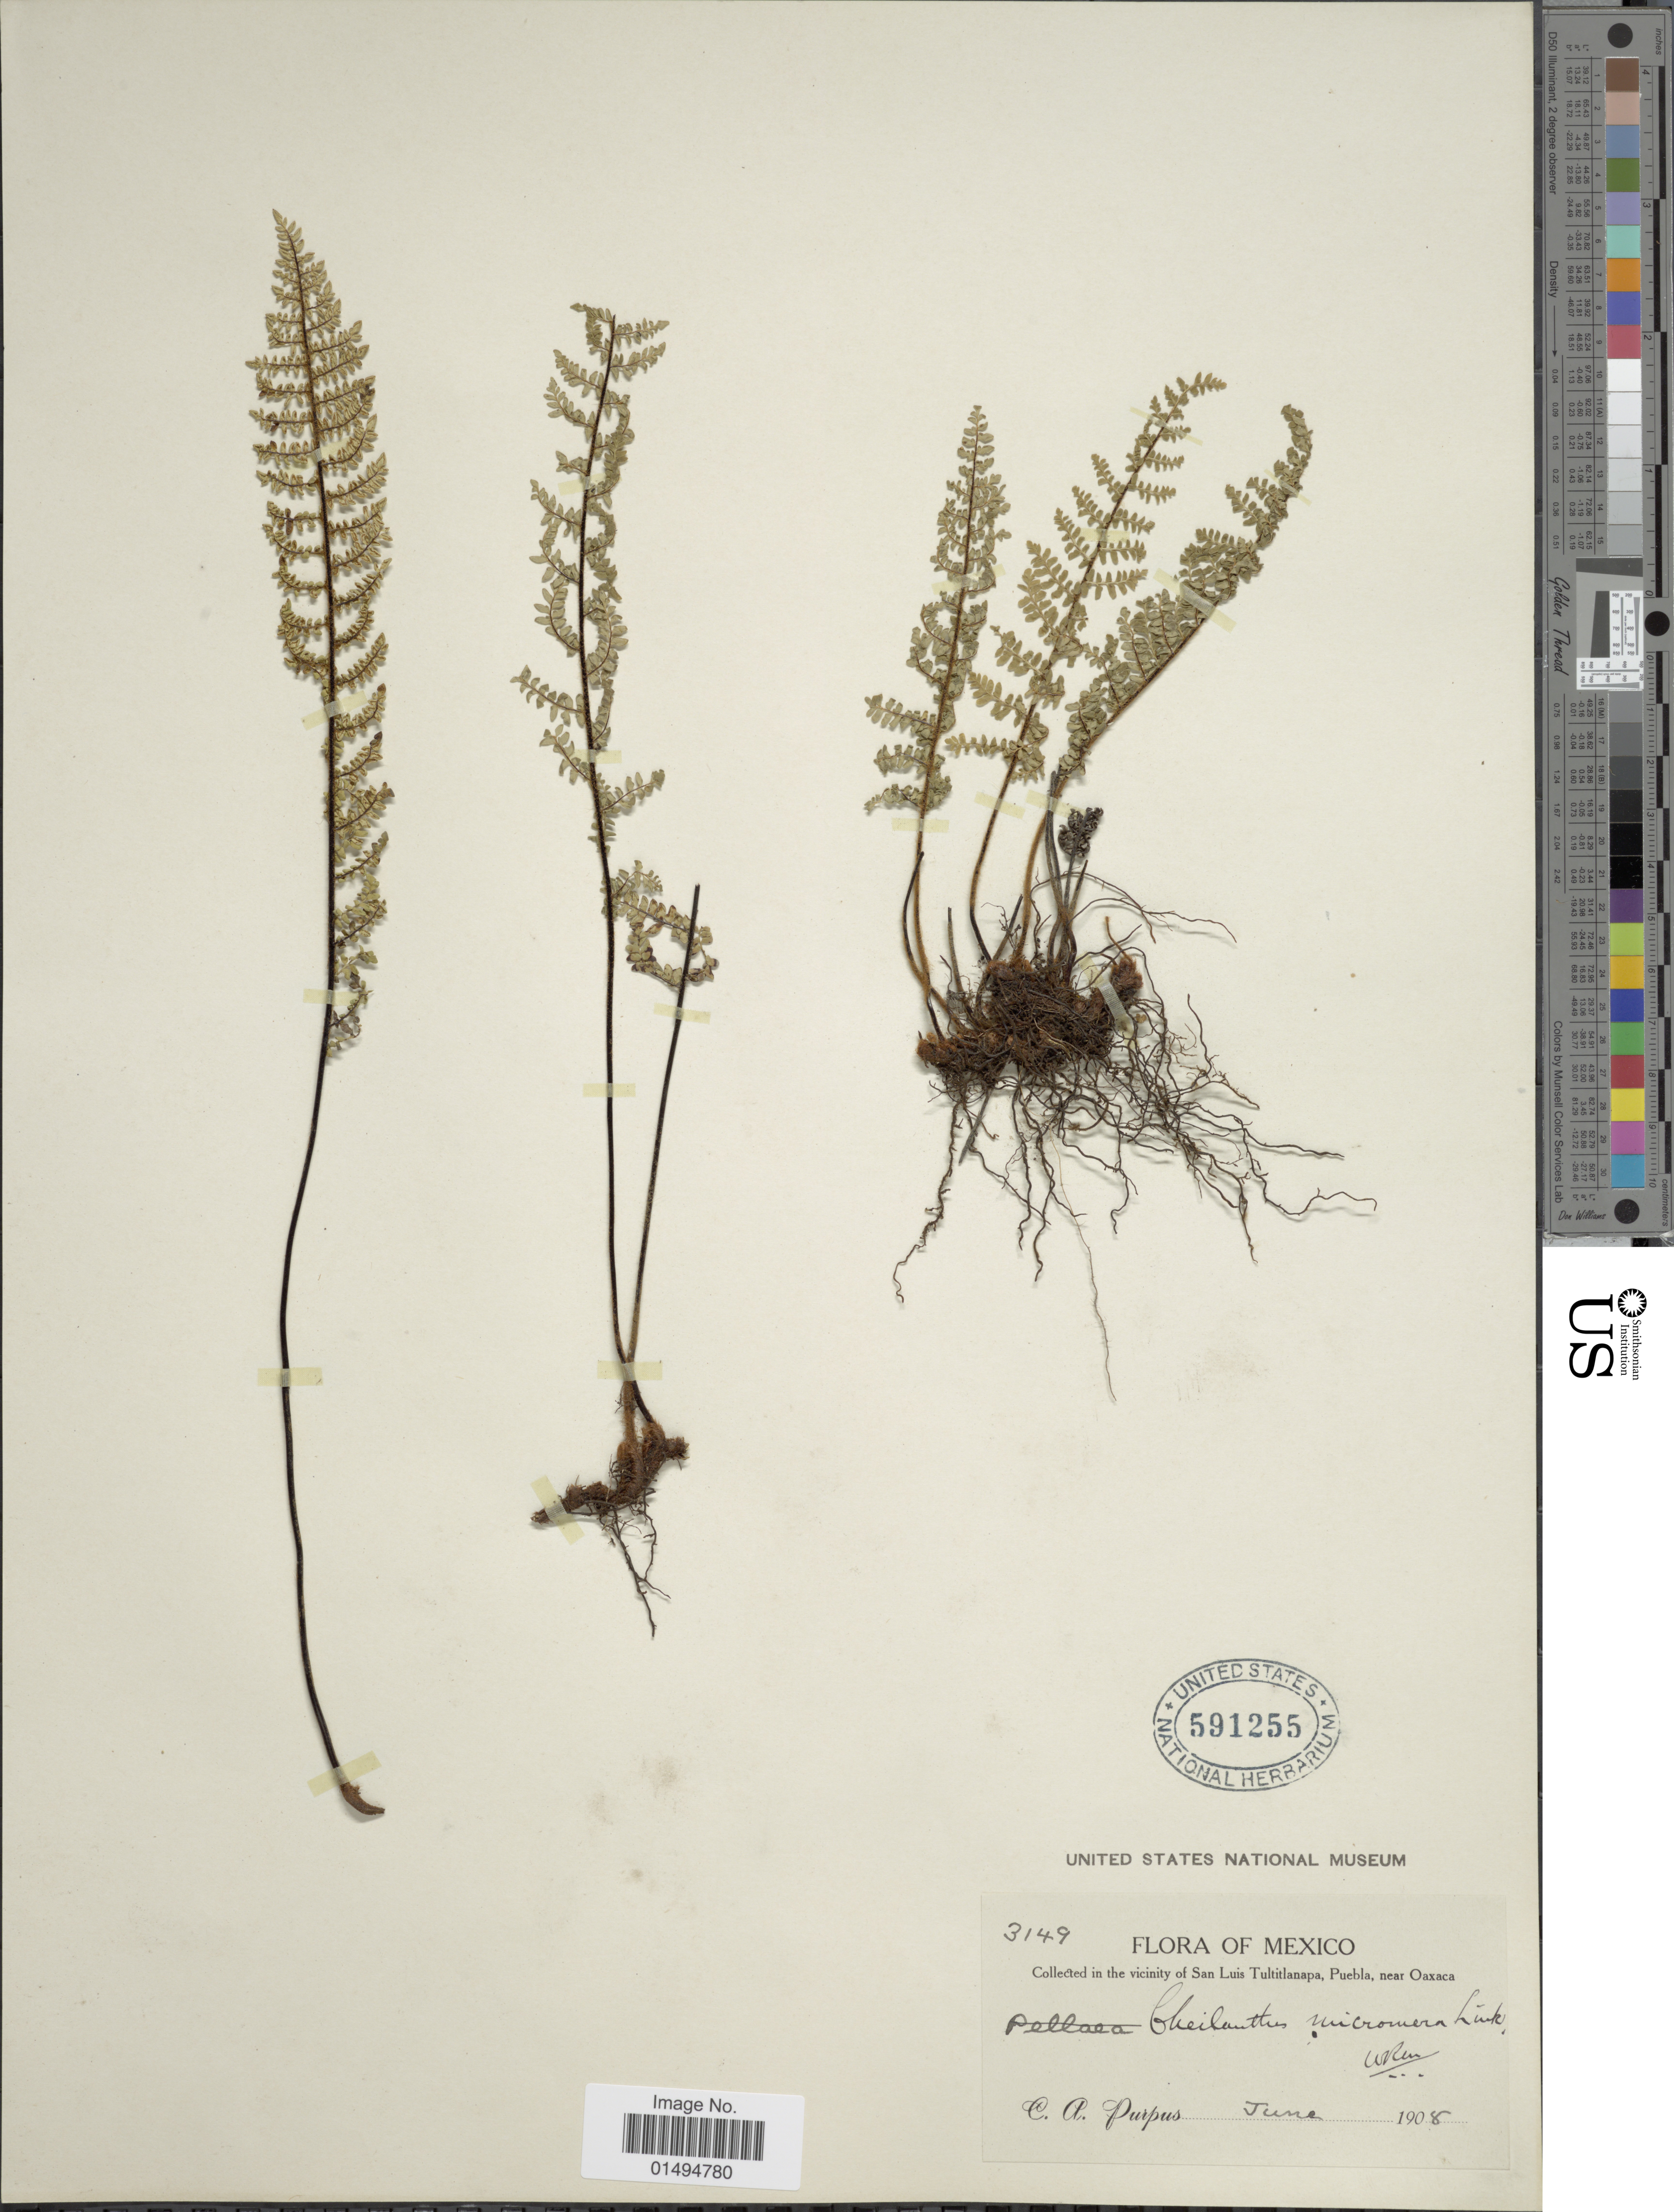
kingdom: Plantae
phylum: Tracheophyta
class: Polypodiopsida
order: Polypodiales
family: Pteridaceae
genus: Myriopteris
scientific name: Myriopteris notholaenoides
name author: (Desv.) Grusz & Windham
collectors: C. A. Purpus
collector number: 3149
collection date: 1908-06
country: Mexico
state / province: Puebla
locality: In the vicinity of San Luis Tultitlanapa, near Oaxaca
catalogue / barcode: US 591255